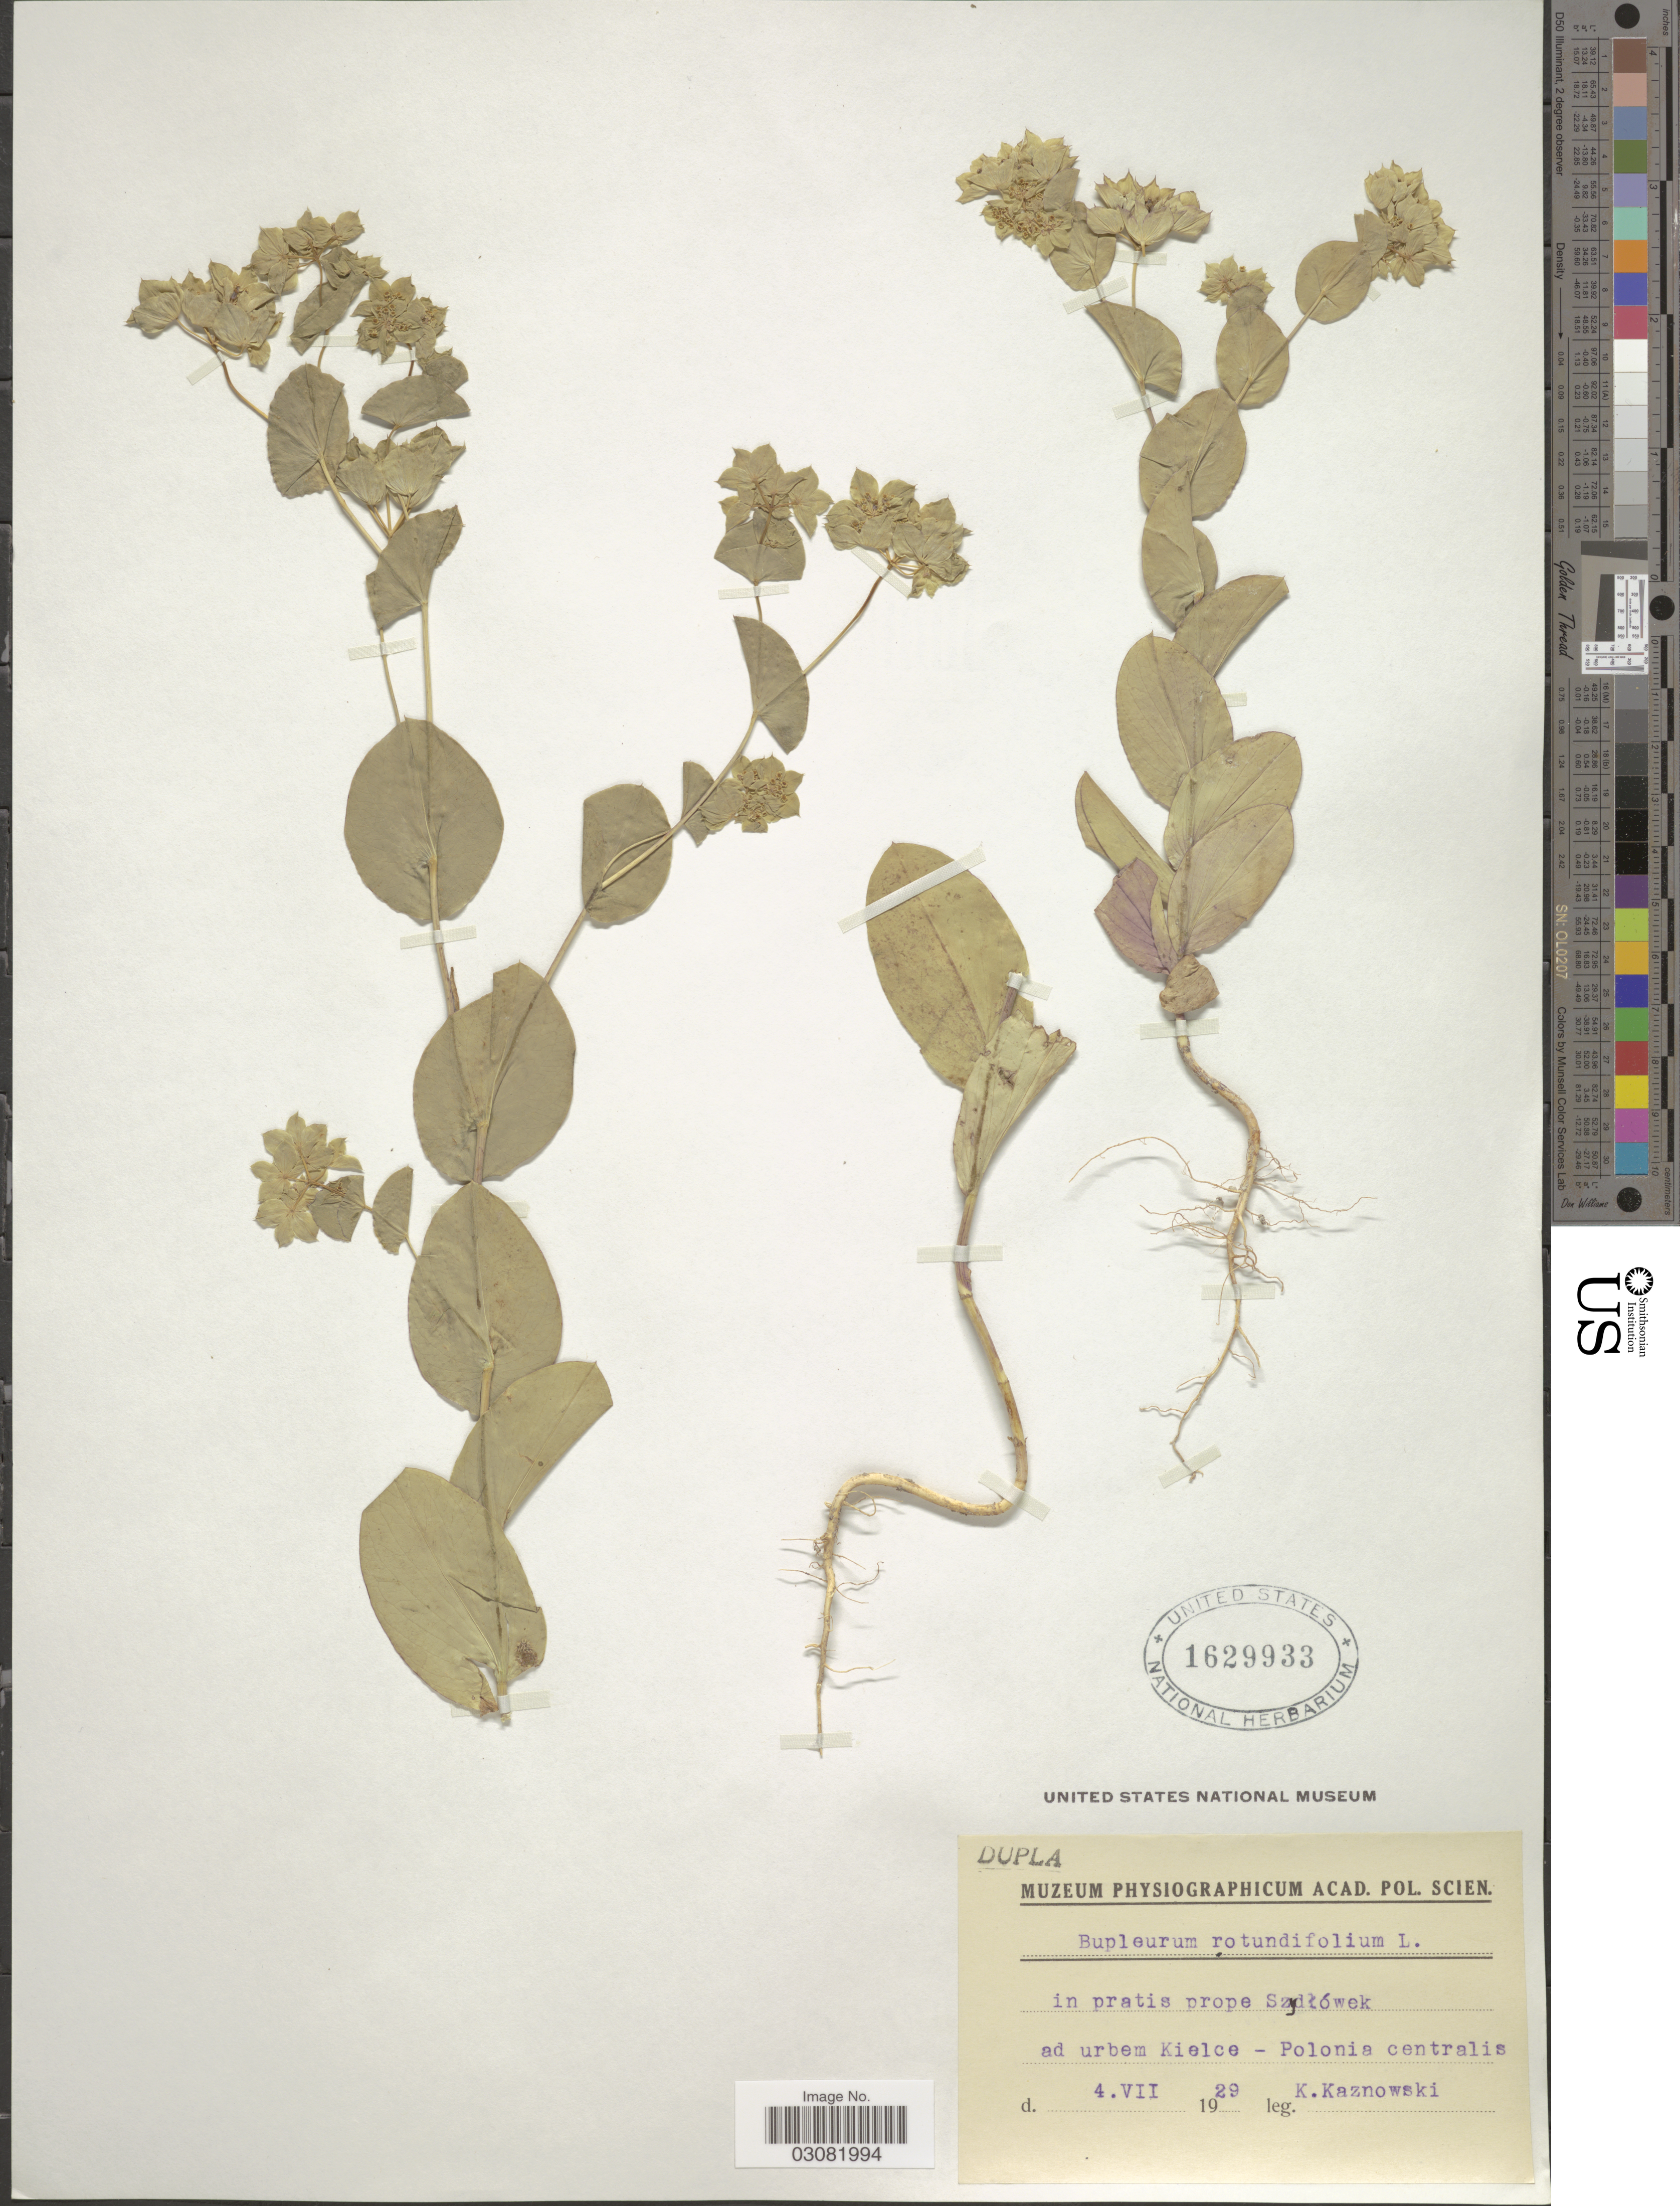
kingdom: Plantae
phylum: Tracheophyta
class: Magnoliopsida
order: Apiales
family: Apiaceae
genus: Bupleurum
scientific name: Bupleurum rotundifolium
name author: L.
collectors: K. Kaznowski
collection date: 1929-08-04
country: Poland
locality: In pratis prope Szydlówek ad urbem Kielce - Polonia centralis.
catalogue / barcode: US 1629933